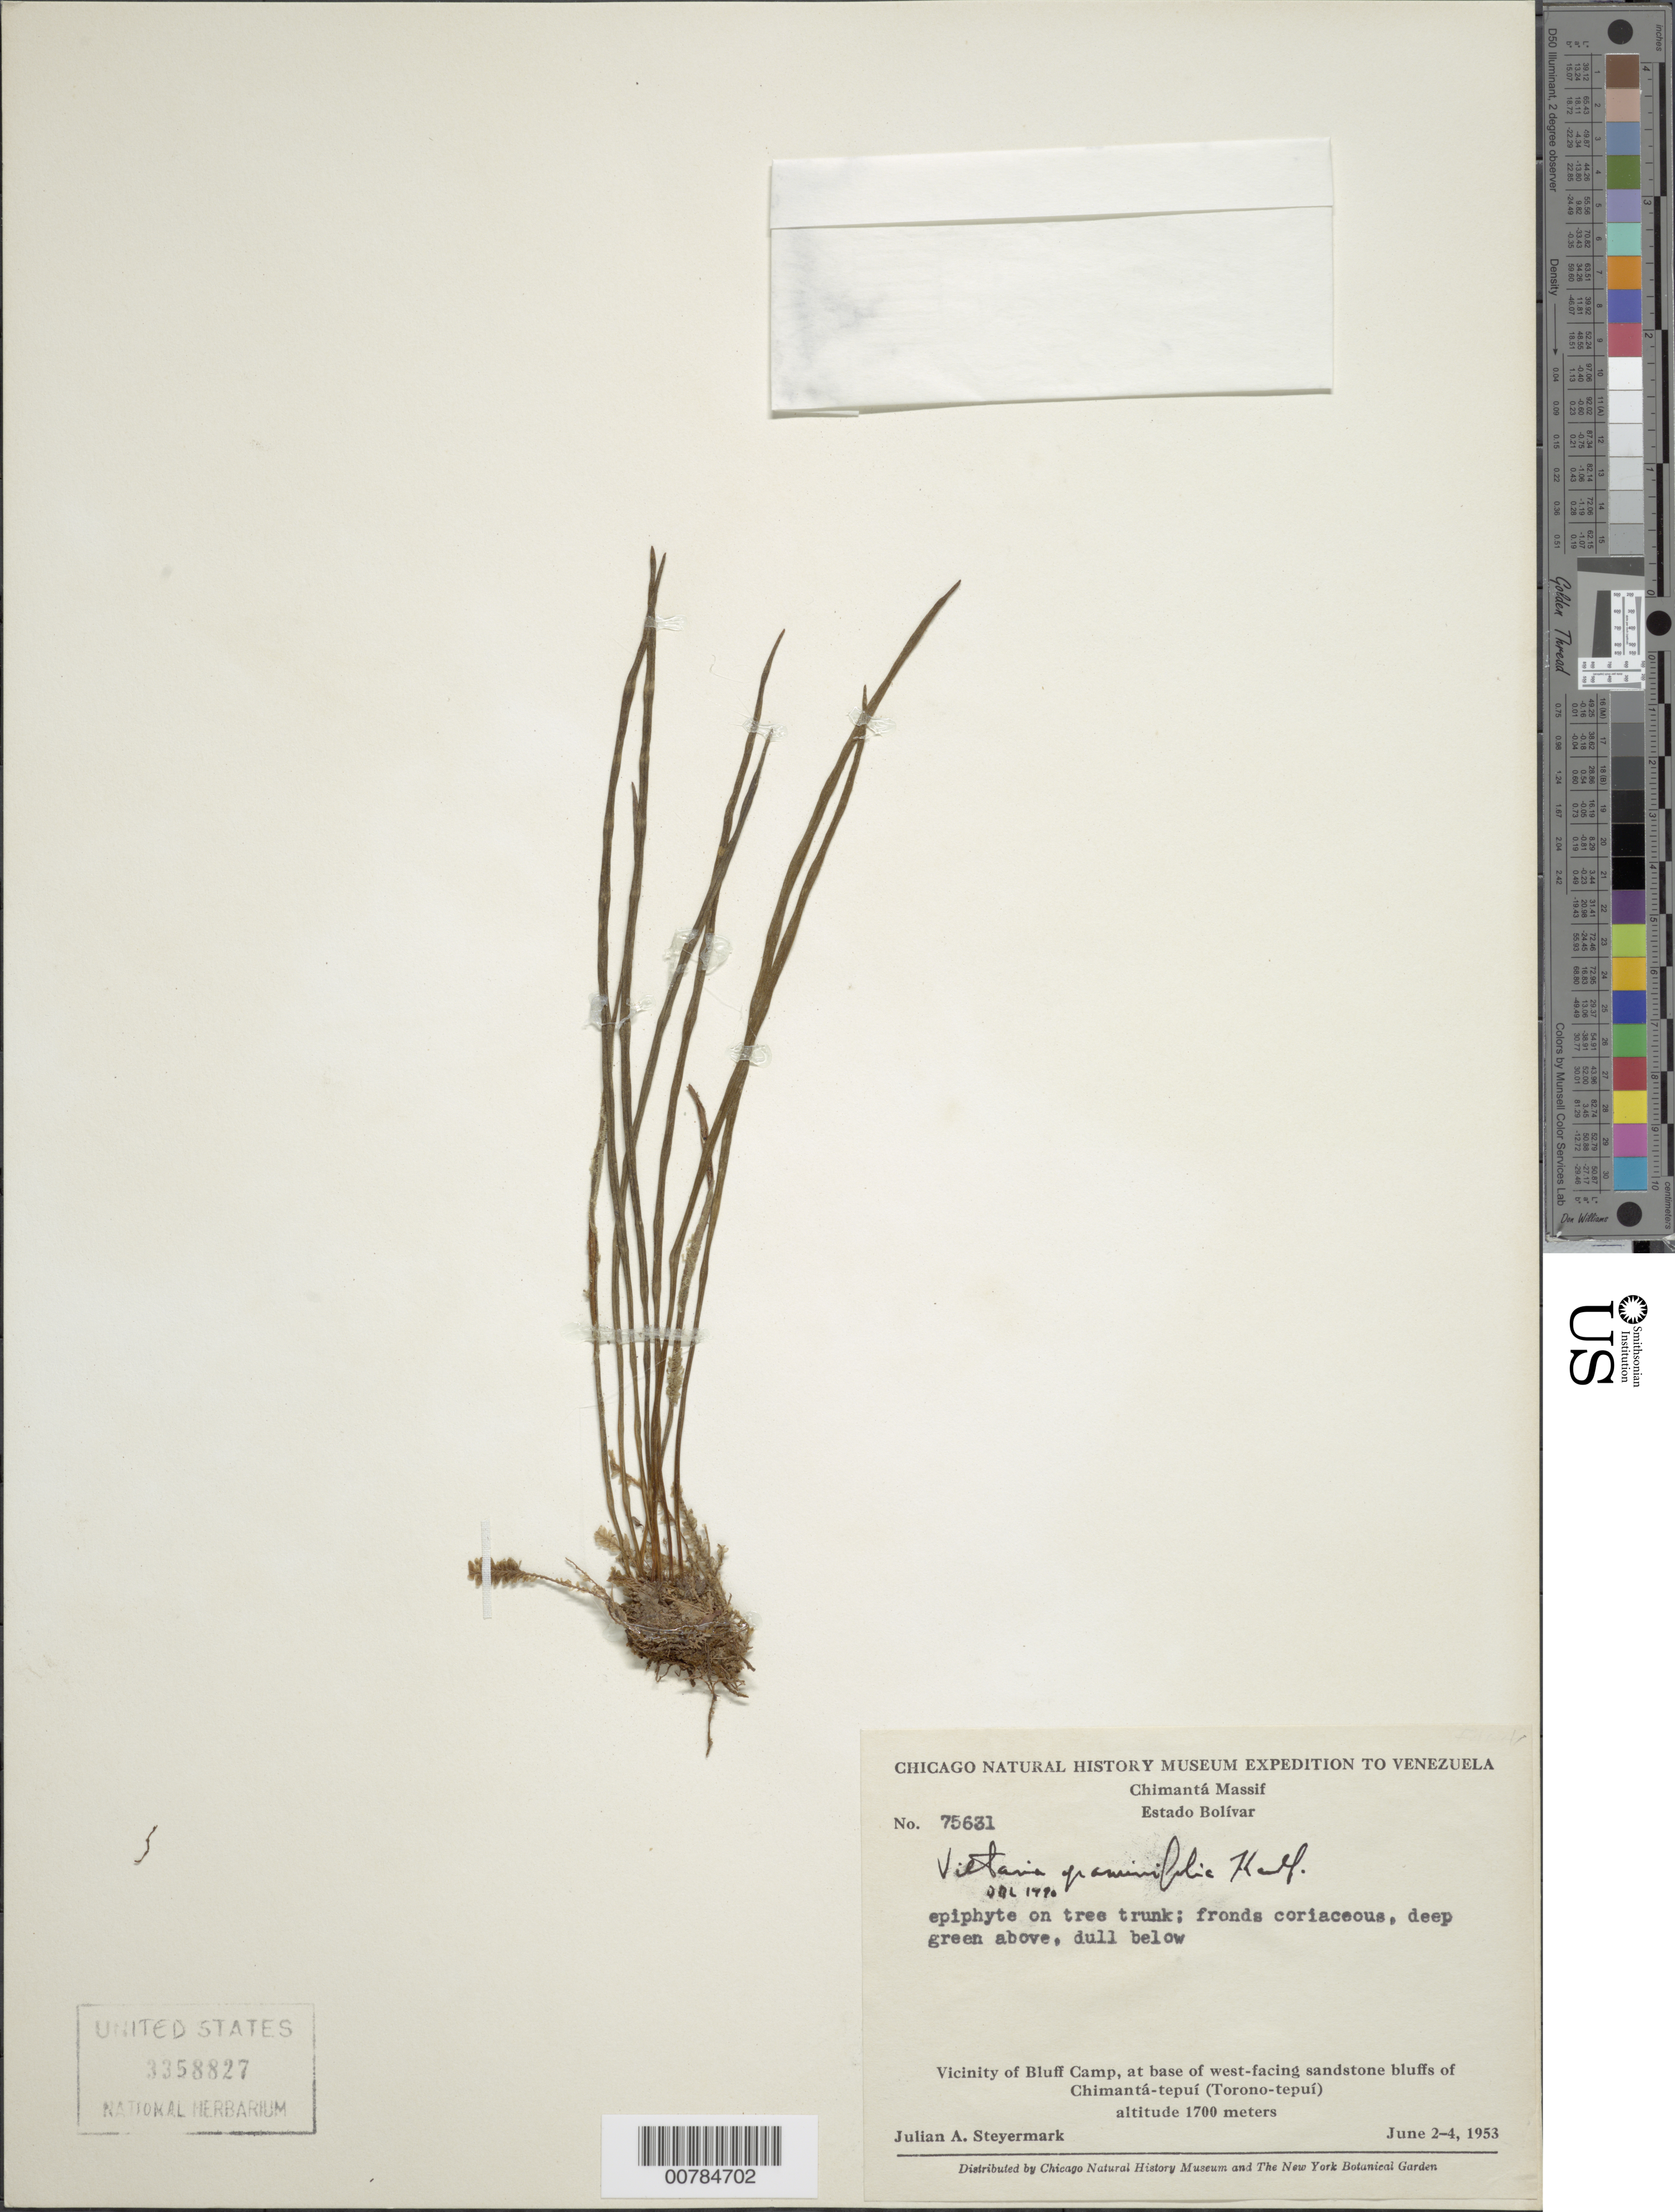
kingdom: Plantae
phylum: Tracheophyta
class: Polypodiopsida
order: Polypodiales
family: Pteridaceae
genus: Vittaria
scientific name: Vittaria graminifolia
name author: Kaulf.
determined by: Lellinger, David B., (BOT), Smithsonian Institution - National Museum of Natural History (UNITED STATES)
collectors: J. Steyermark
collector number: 75631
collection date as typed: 2-Jun-53 to 4-Jun-53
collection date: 1953-06-02/1953-06-04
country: Venezuela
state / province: Bolívar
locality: Chimantá-tepuí (Torono-tepuí), Bluff Camp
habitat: Base of W-facing sandstone bluffs; on tree trunk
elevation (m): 1700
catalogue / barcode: US 3358827